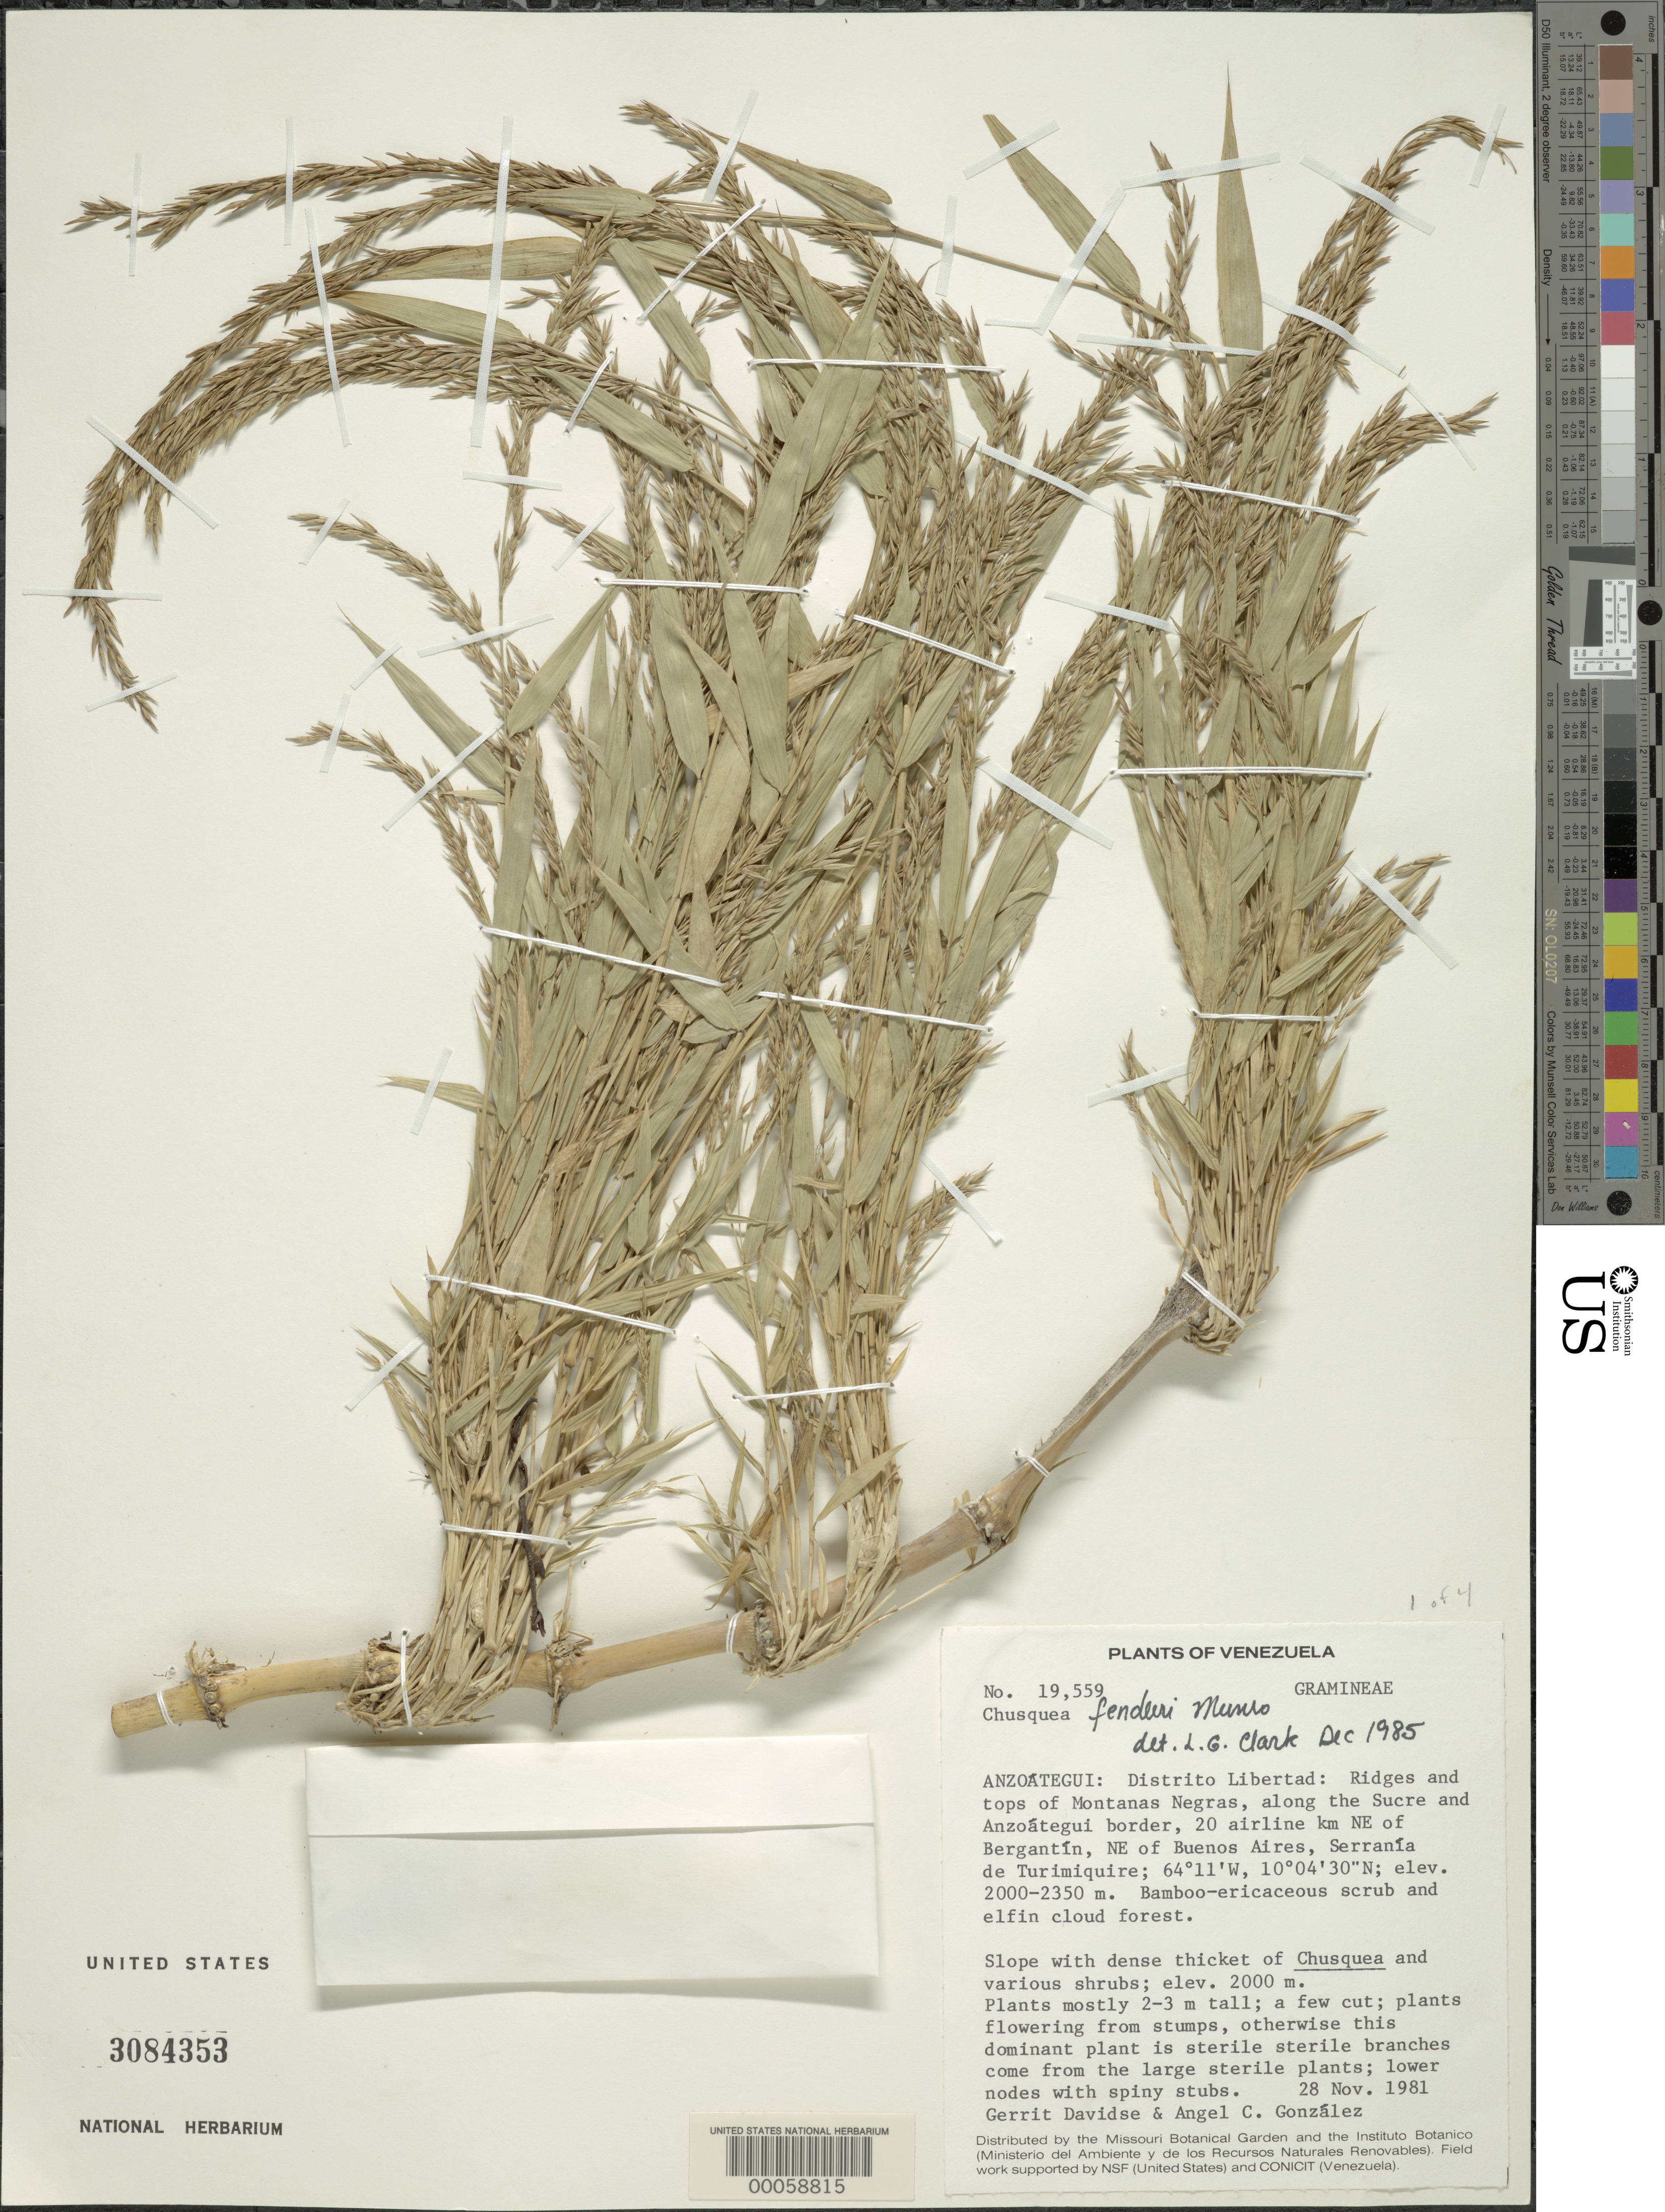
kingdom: Plantae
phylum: Tracheophyta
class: Liliopsida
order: Poales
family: Poaceae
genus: Chusquea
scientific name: Chusquea fendleri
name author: Munro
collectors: G. Davidse & A. C. González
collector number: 19.559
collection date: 1981-11-28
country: Venezuela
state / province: Anzoátegui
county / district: Libertad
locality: ridges and tops of Montanas Negras, along the Sucre and Anzoátegui border, NE of Buenos Aires, Serranía de Turimiquire.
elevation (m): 2000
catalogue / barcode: US 3084353